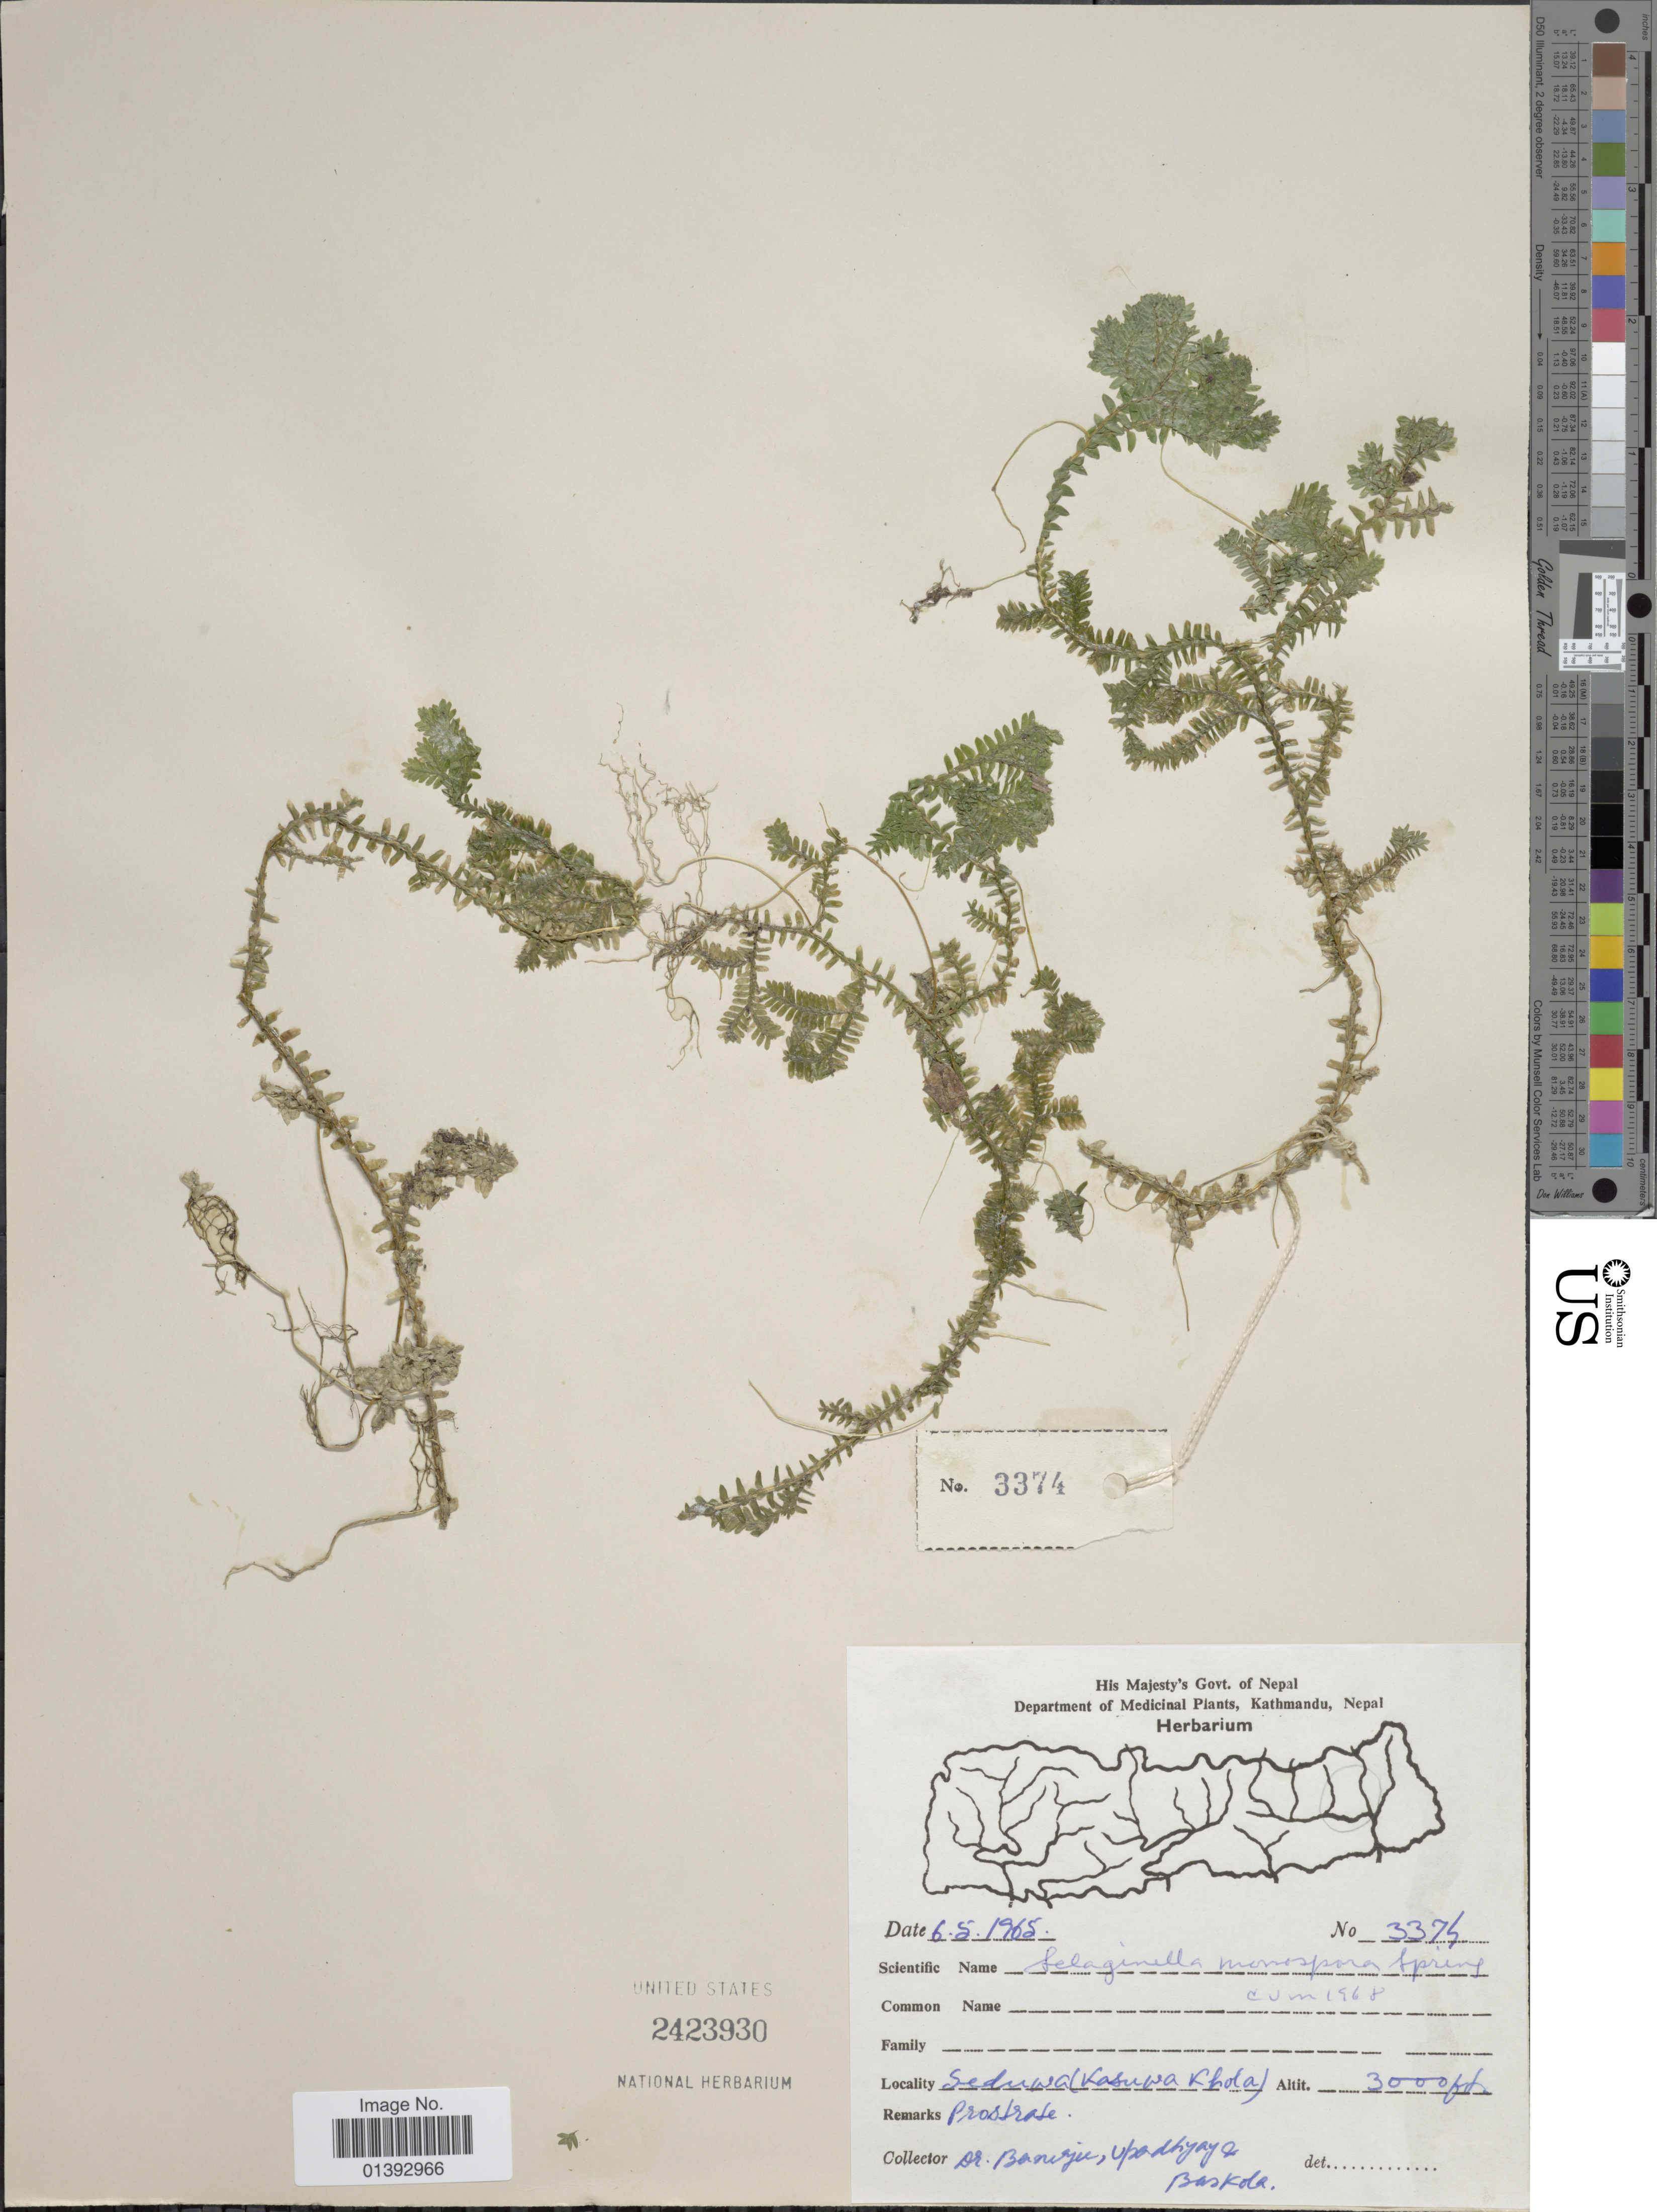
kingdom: Plantae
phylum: Tracheophyta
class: Lycopodiopsida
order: Selaginellales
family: Selaginellaceae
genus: Selaginella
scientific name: Selaginella monospora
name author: Spring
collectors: -. Banerjee, Upadhyay, -- & Baskola, --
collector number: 3374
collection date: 1965-05-06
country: Nepal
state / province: Kosi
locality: Seduwa(Kasuwa Khola) prostrate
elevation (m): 914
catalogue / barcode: US 2423930